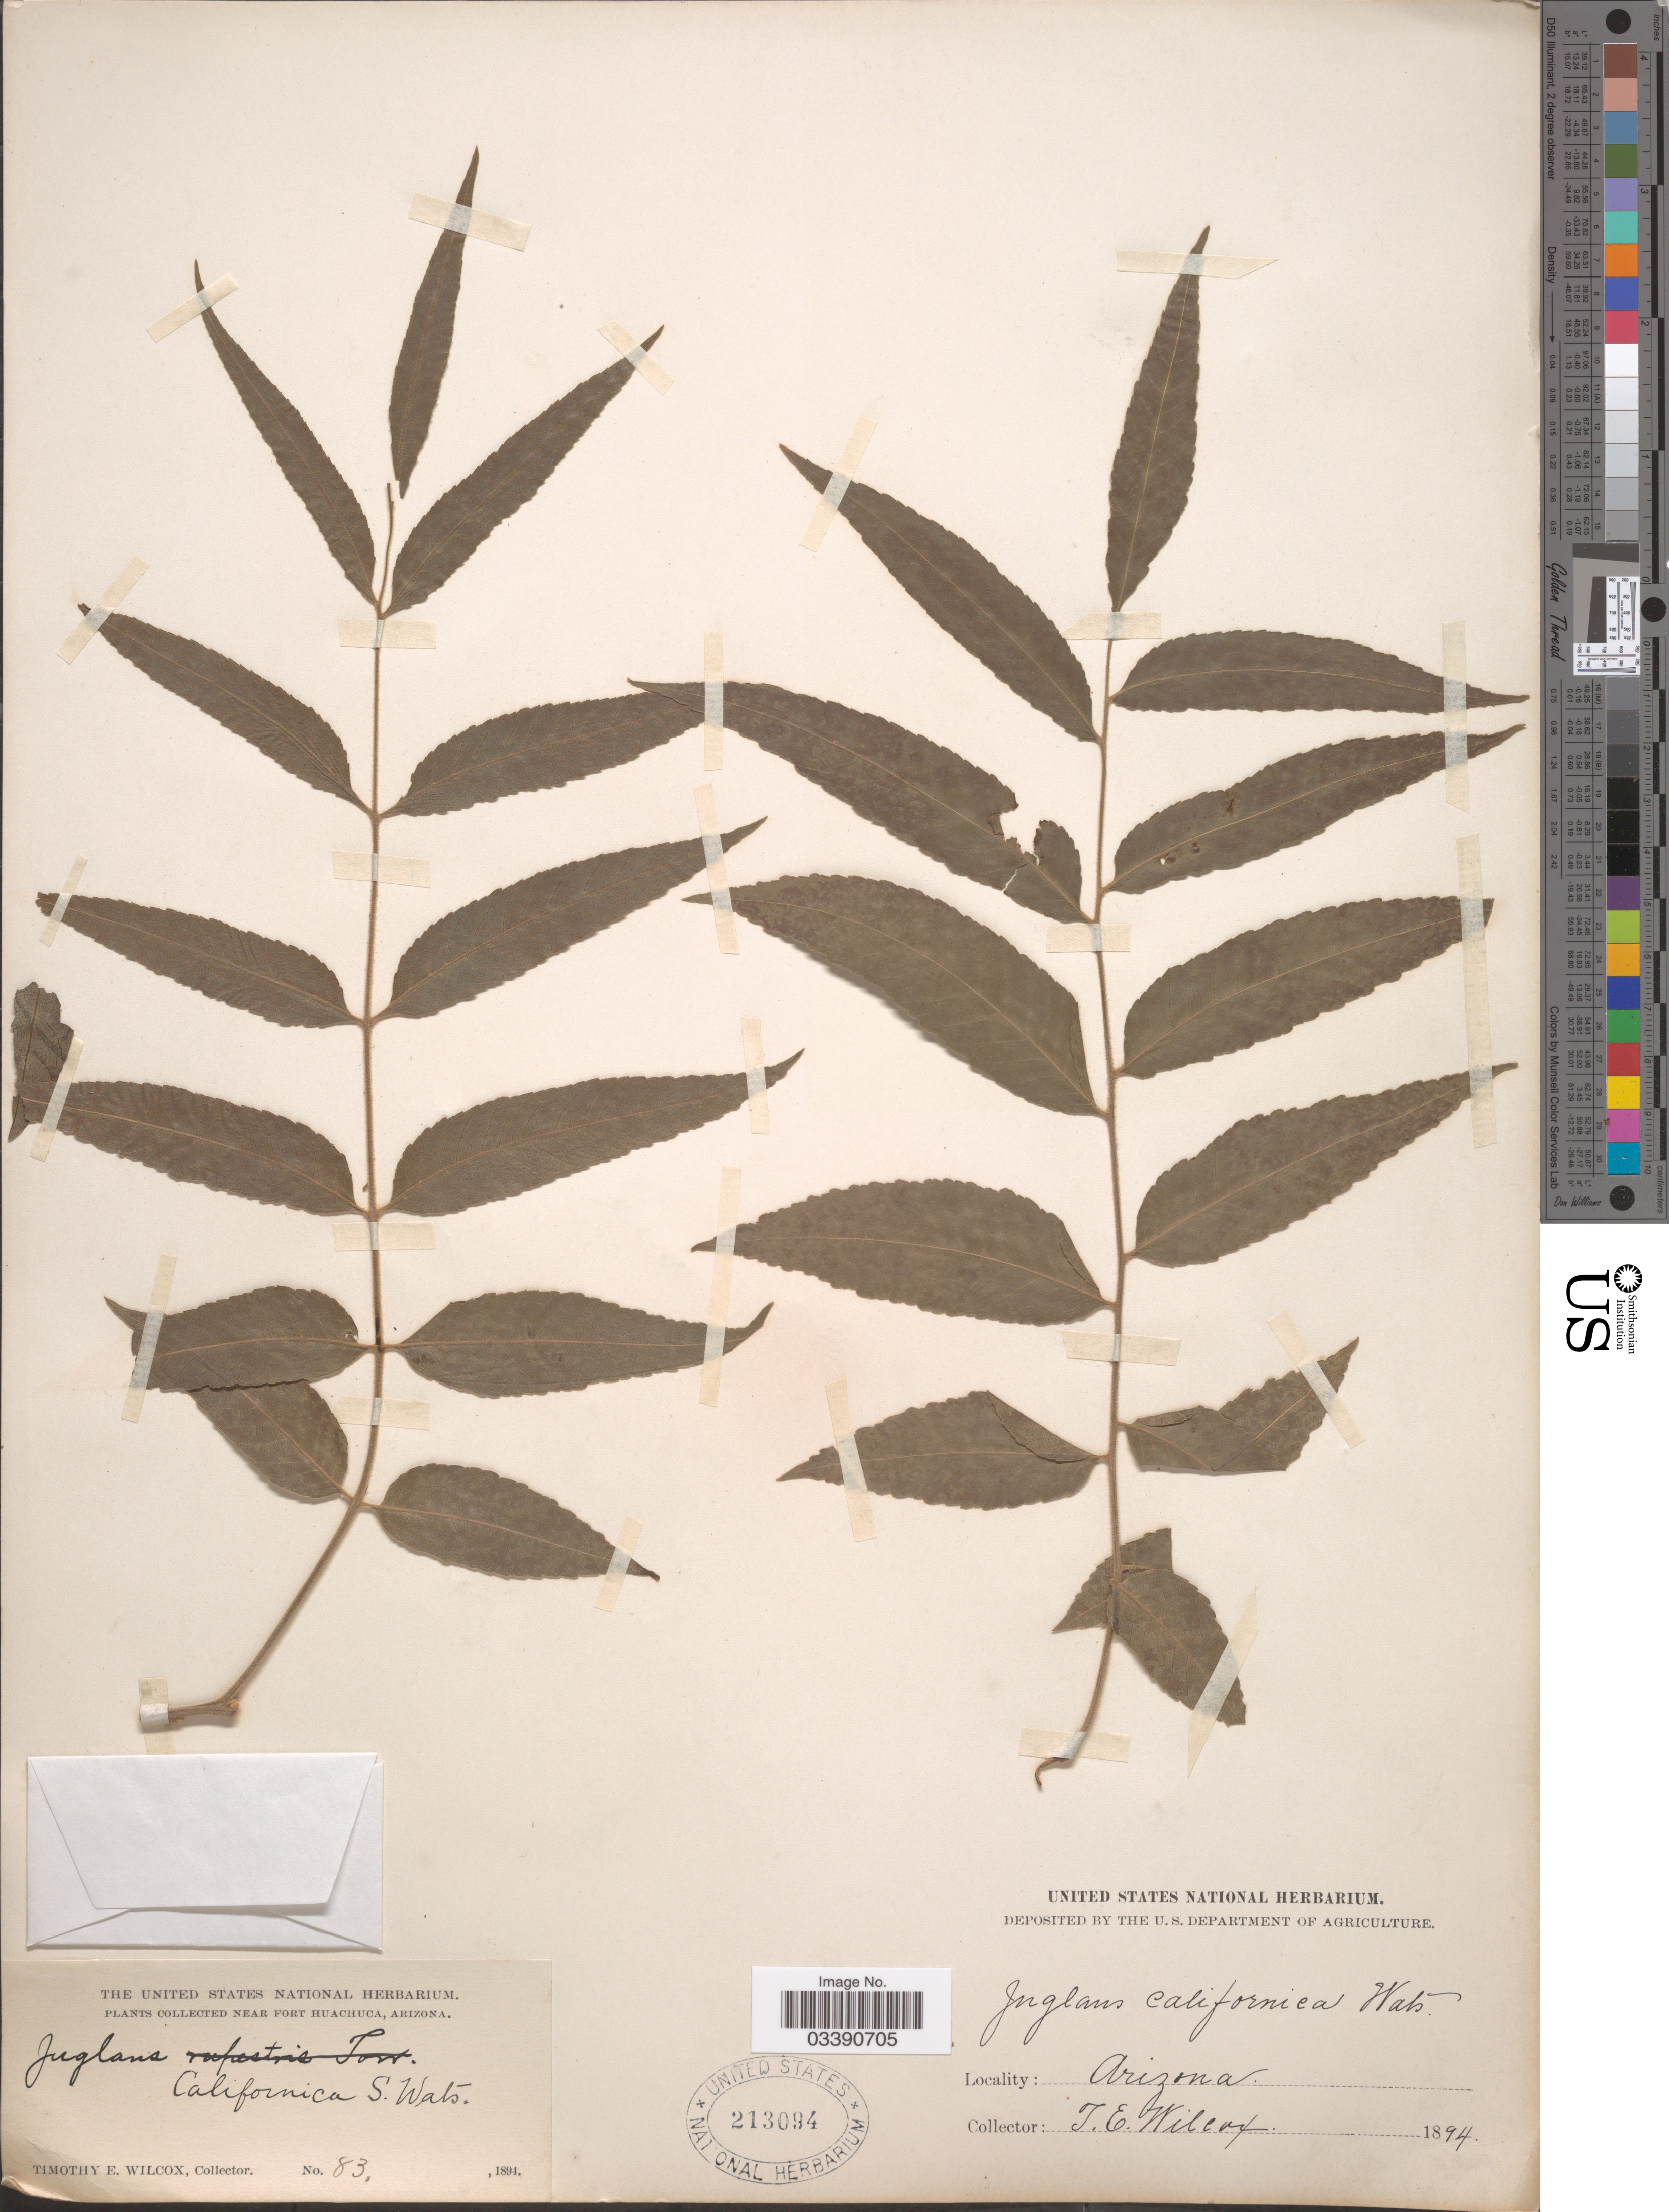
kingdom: Plantae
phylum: Tracheophyta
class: Magnoliopsida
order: Fagales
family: Juglandaceae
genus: Juglans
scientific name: Juglans microcarpa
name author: Berland. in Berland. & Chovell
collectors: T. E. Wilcox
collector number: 83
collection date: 1894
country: United States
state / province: Arizona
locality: Near Fort Huachuca.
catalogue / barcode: US 213094